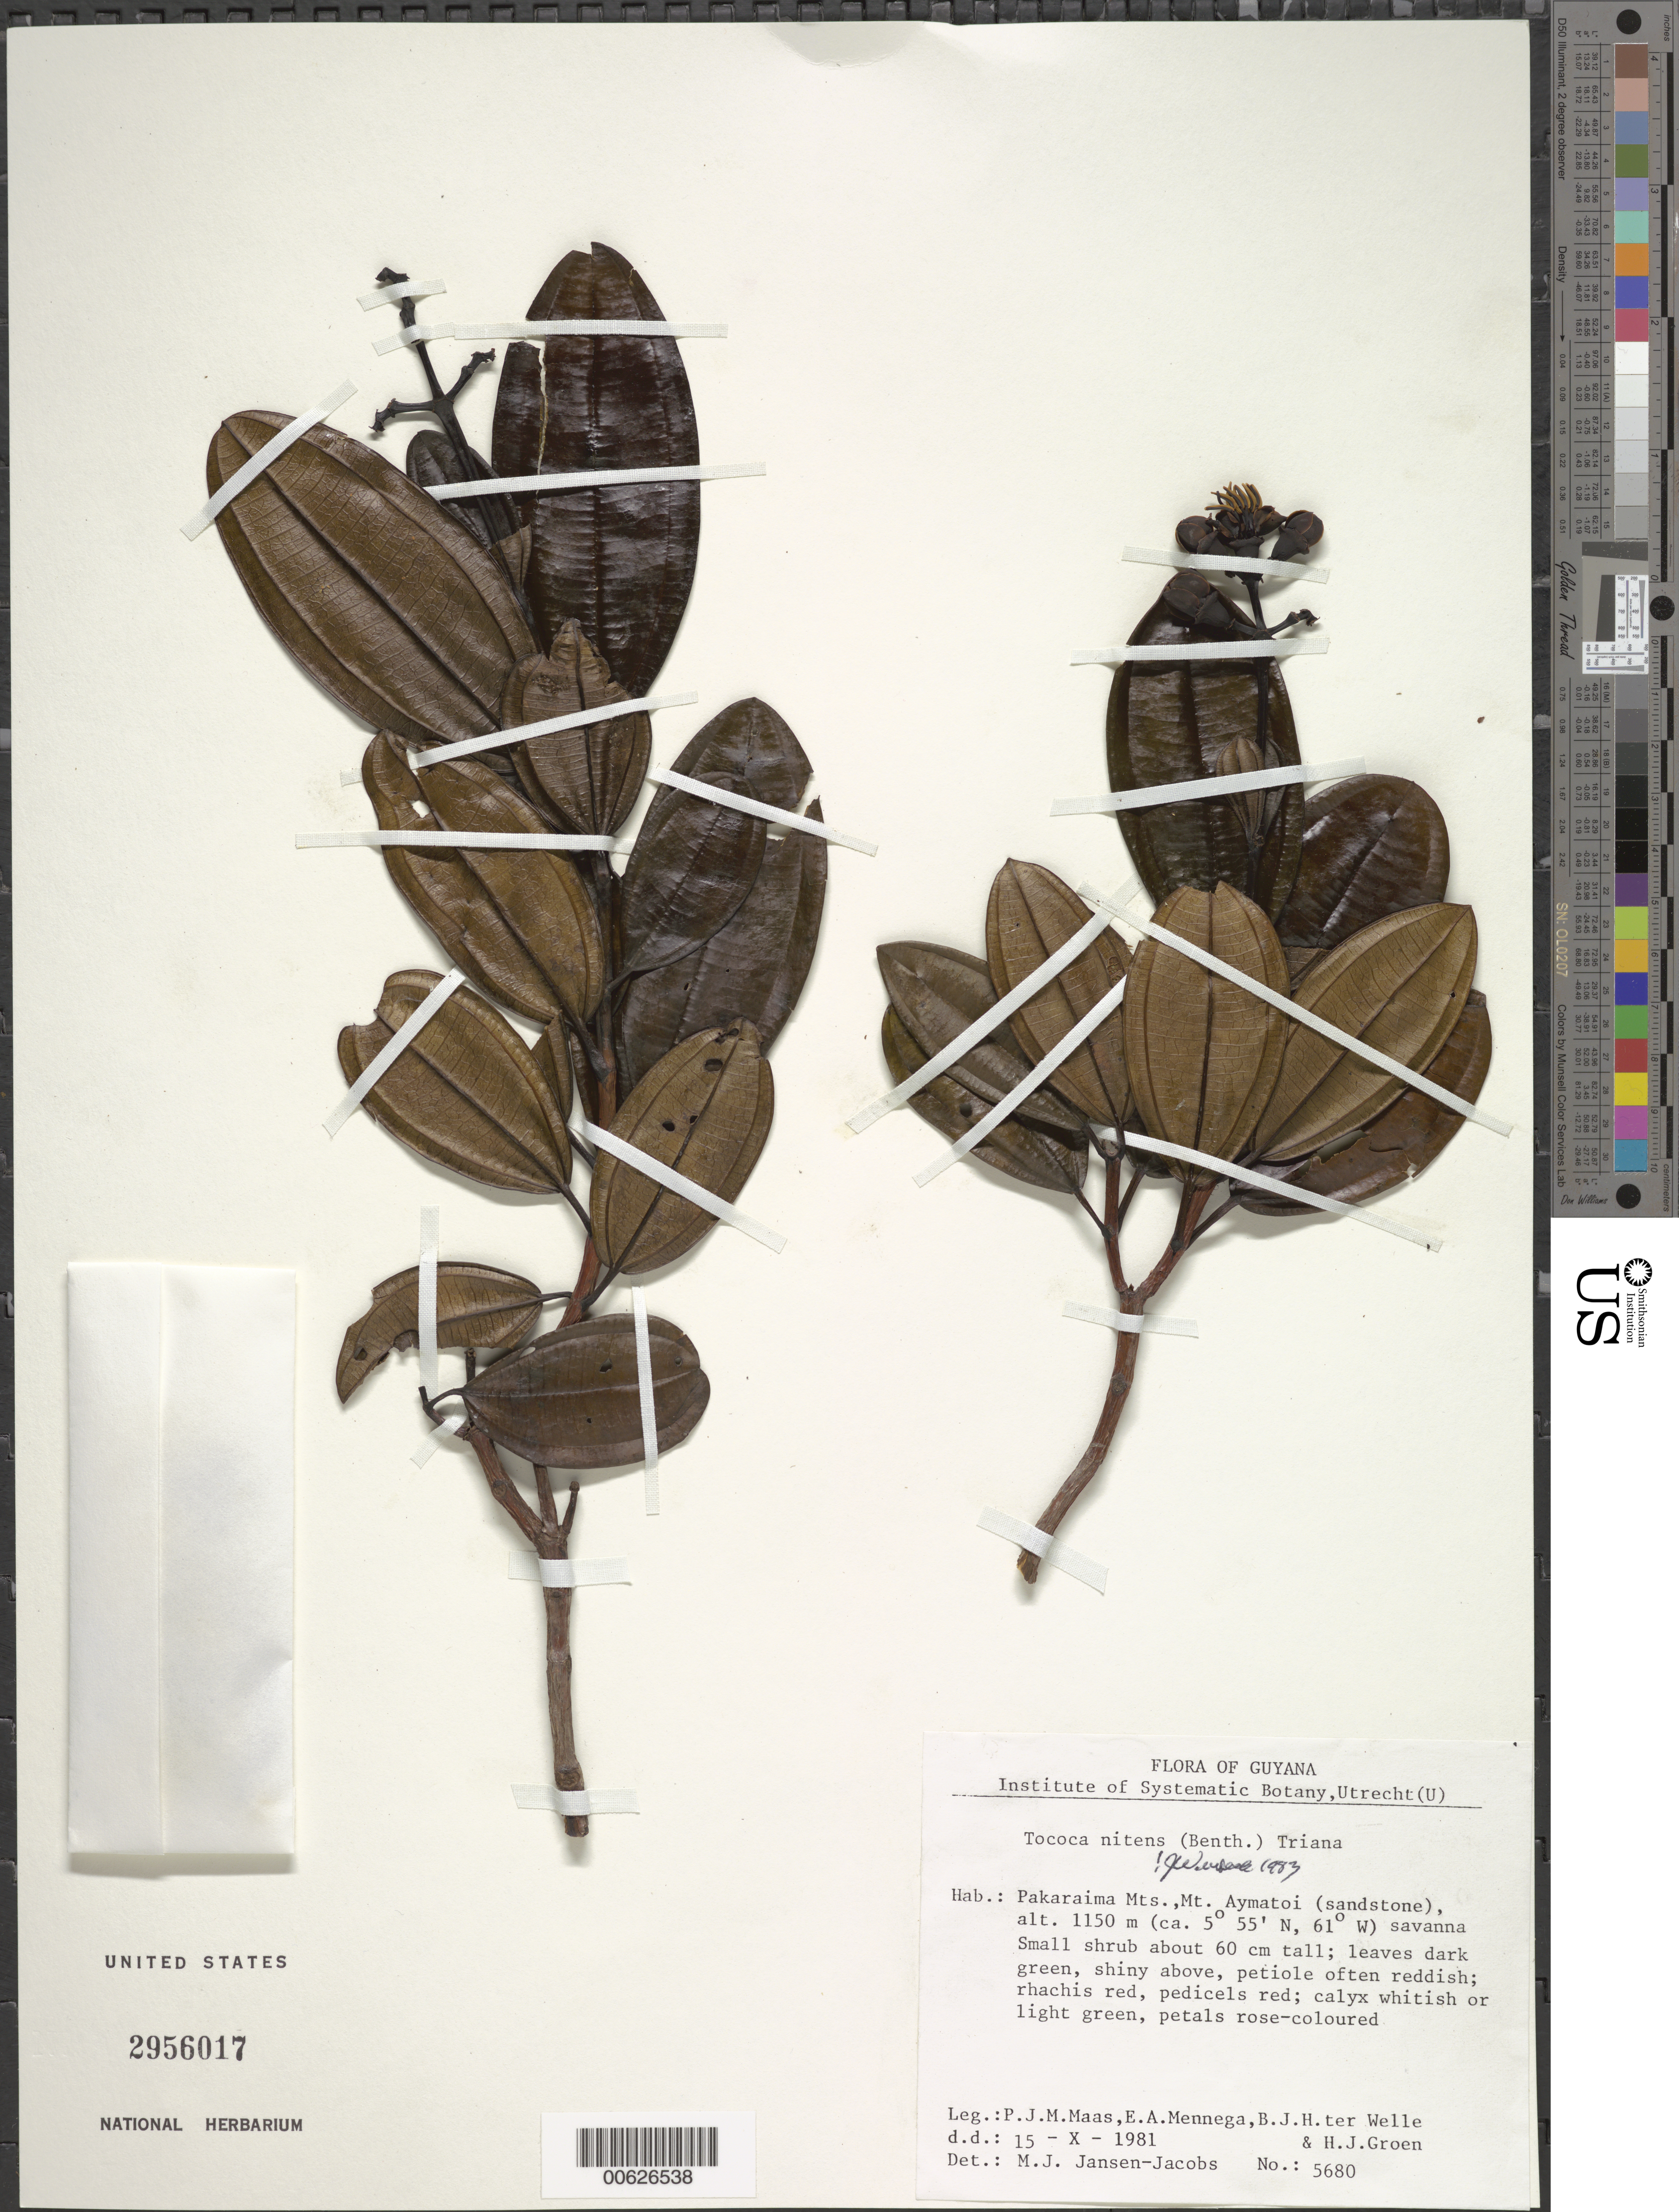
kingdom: Plantae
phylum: Tracheophyta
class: Magnoliopsida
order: Myrtales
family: Melastomataceae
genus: Tococa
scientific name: Tococa nitens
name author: (Benth.) Triana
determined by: Wurdack, John J., (US), US (UNITED STATES)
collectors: P. Maas, E. A. Mennega, B. Welle & H. Groen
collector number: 5680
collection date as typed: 15-Oct-81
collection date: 1981-10-15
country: Guyana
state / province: Cuyuni-Mazaruni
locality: Mt. Aymatoi, Pakaraima Mts.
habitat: Sandstone savanna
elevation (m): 1150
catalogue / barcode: US 2956017